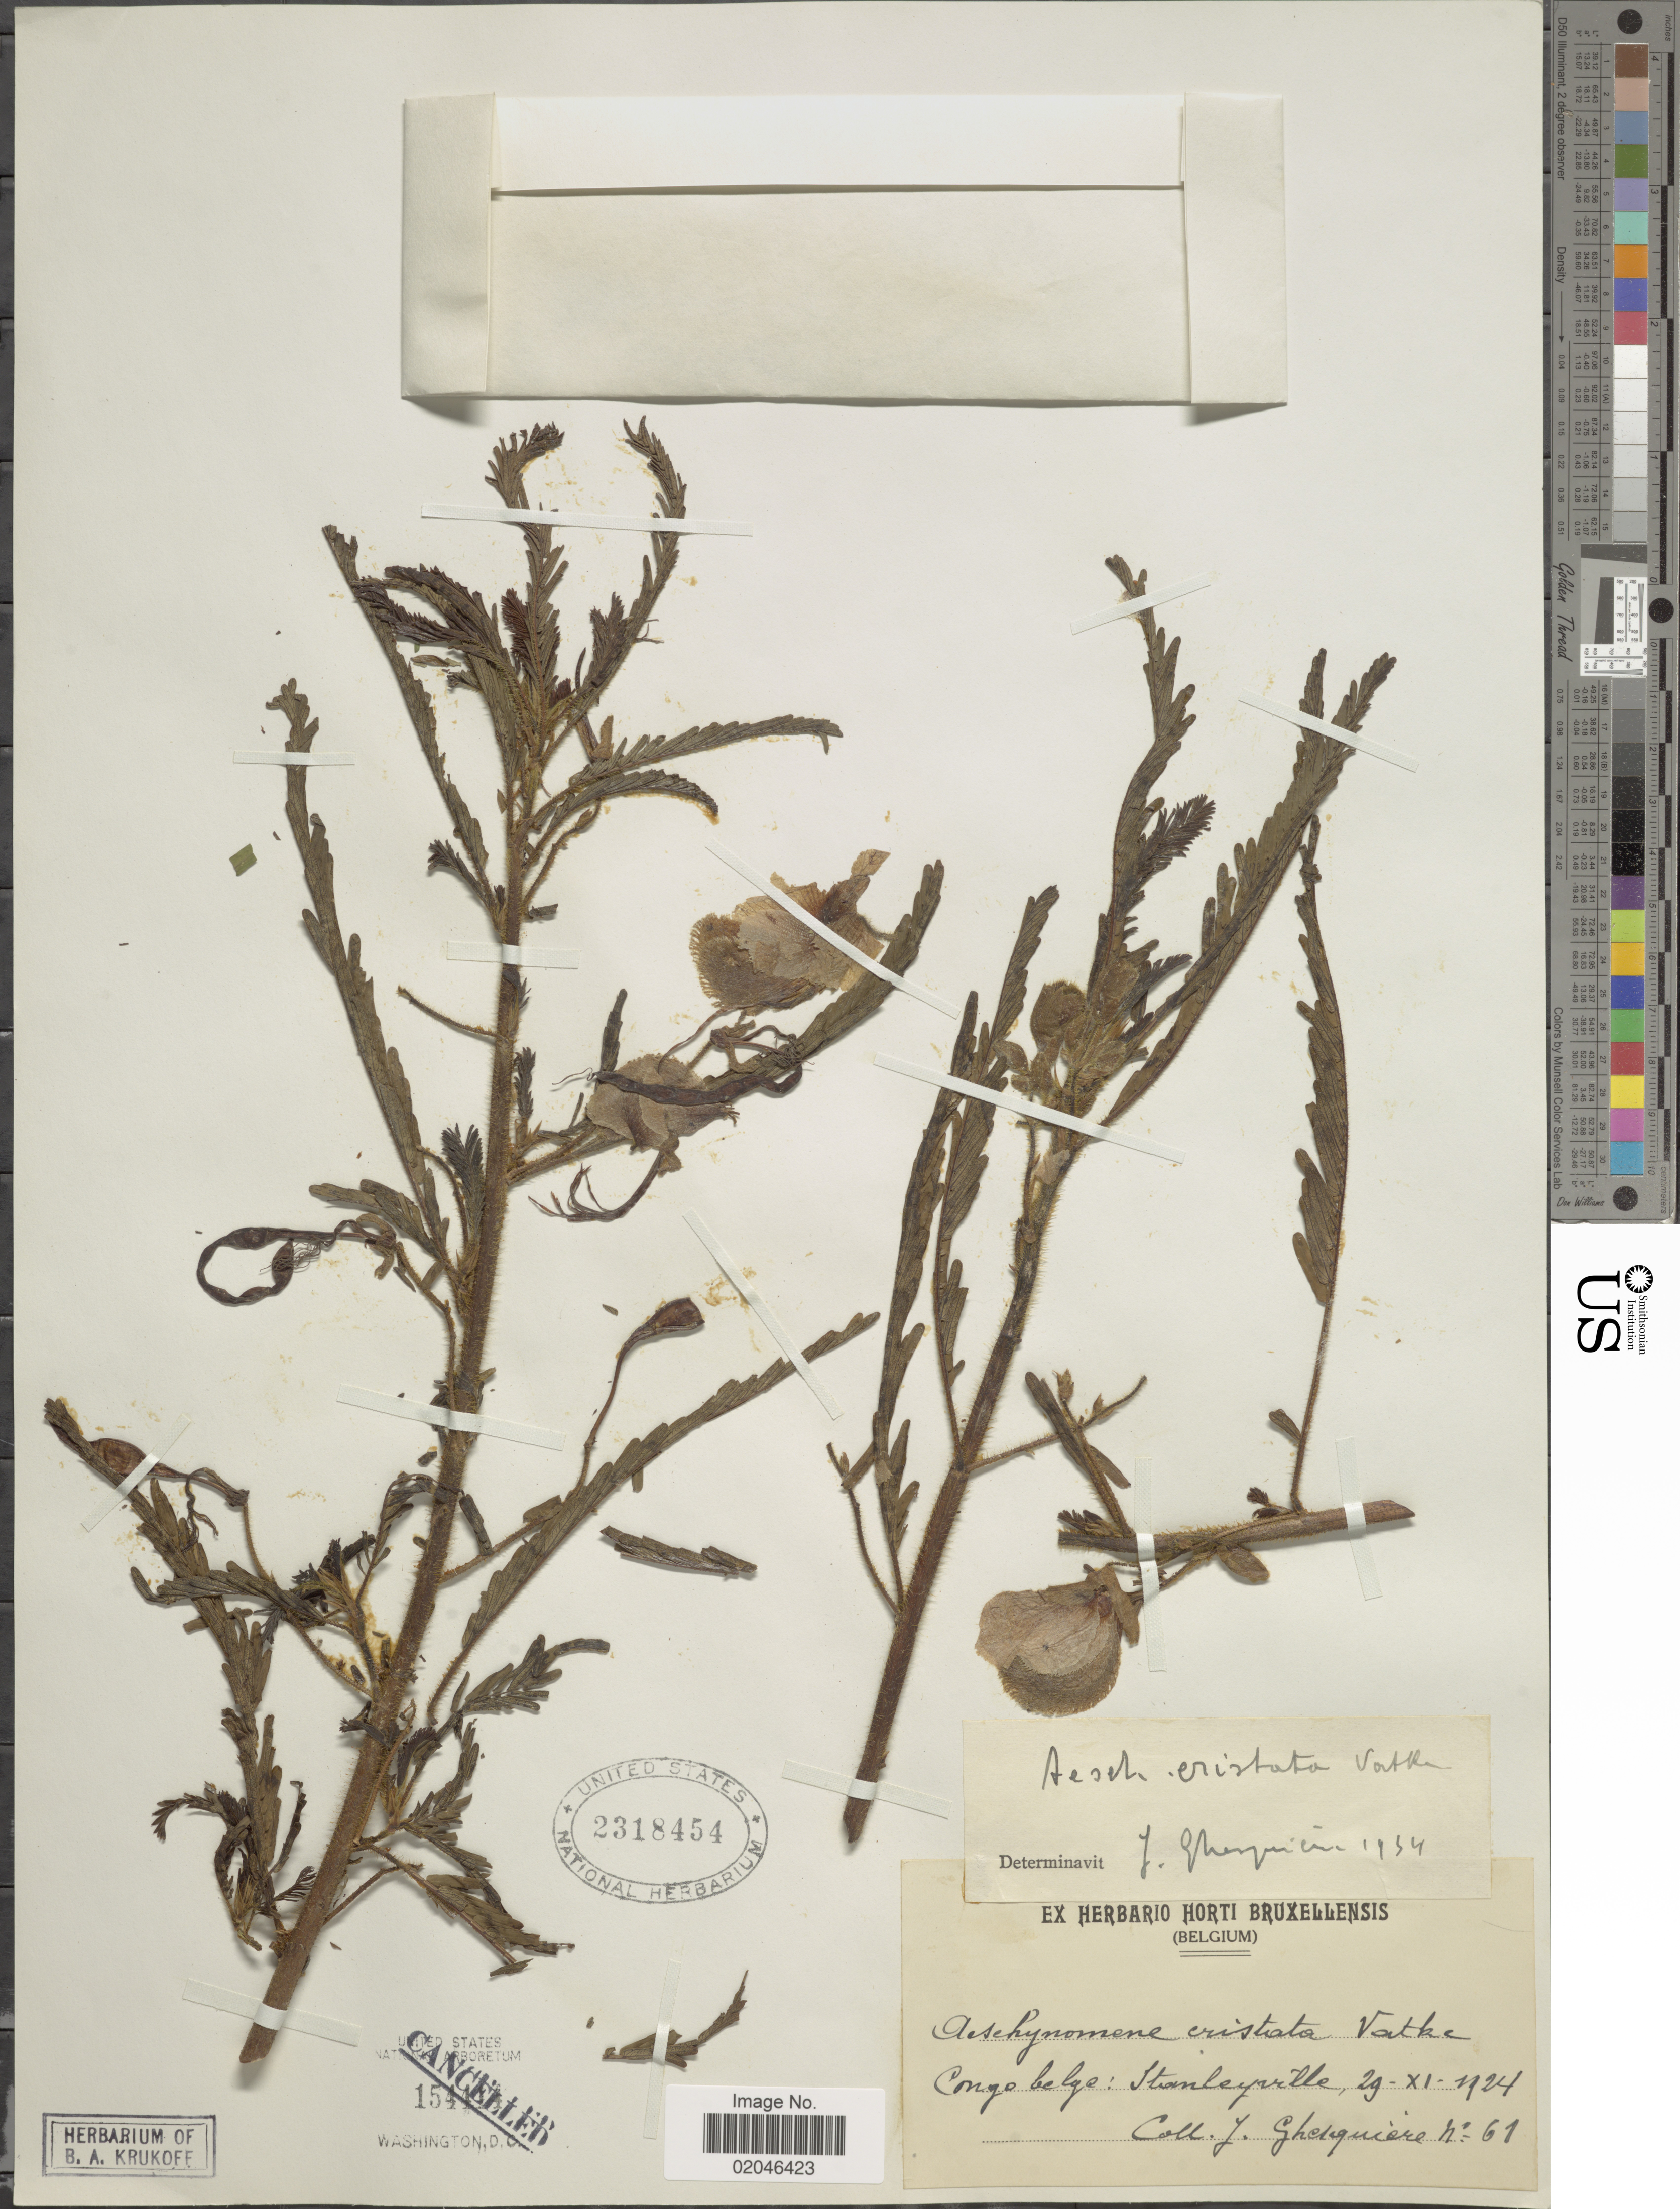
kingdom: Plantae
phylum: Tracheophyta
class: Magnoliopsida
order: Fabales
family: Fabaceae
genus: Aeschynomene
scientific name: Aeschynomene cristata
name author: Vatke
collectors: J. Ghesquière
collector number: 61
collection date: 1924-11-29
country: Congo, Democratic Republic of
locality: Congo Belge: Stanleyville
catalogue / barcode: US 2318454